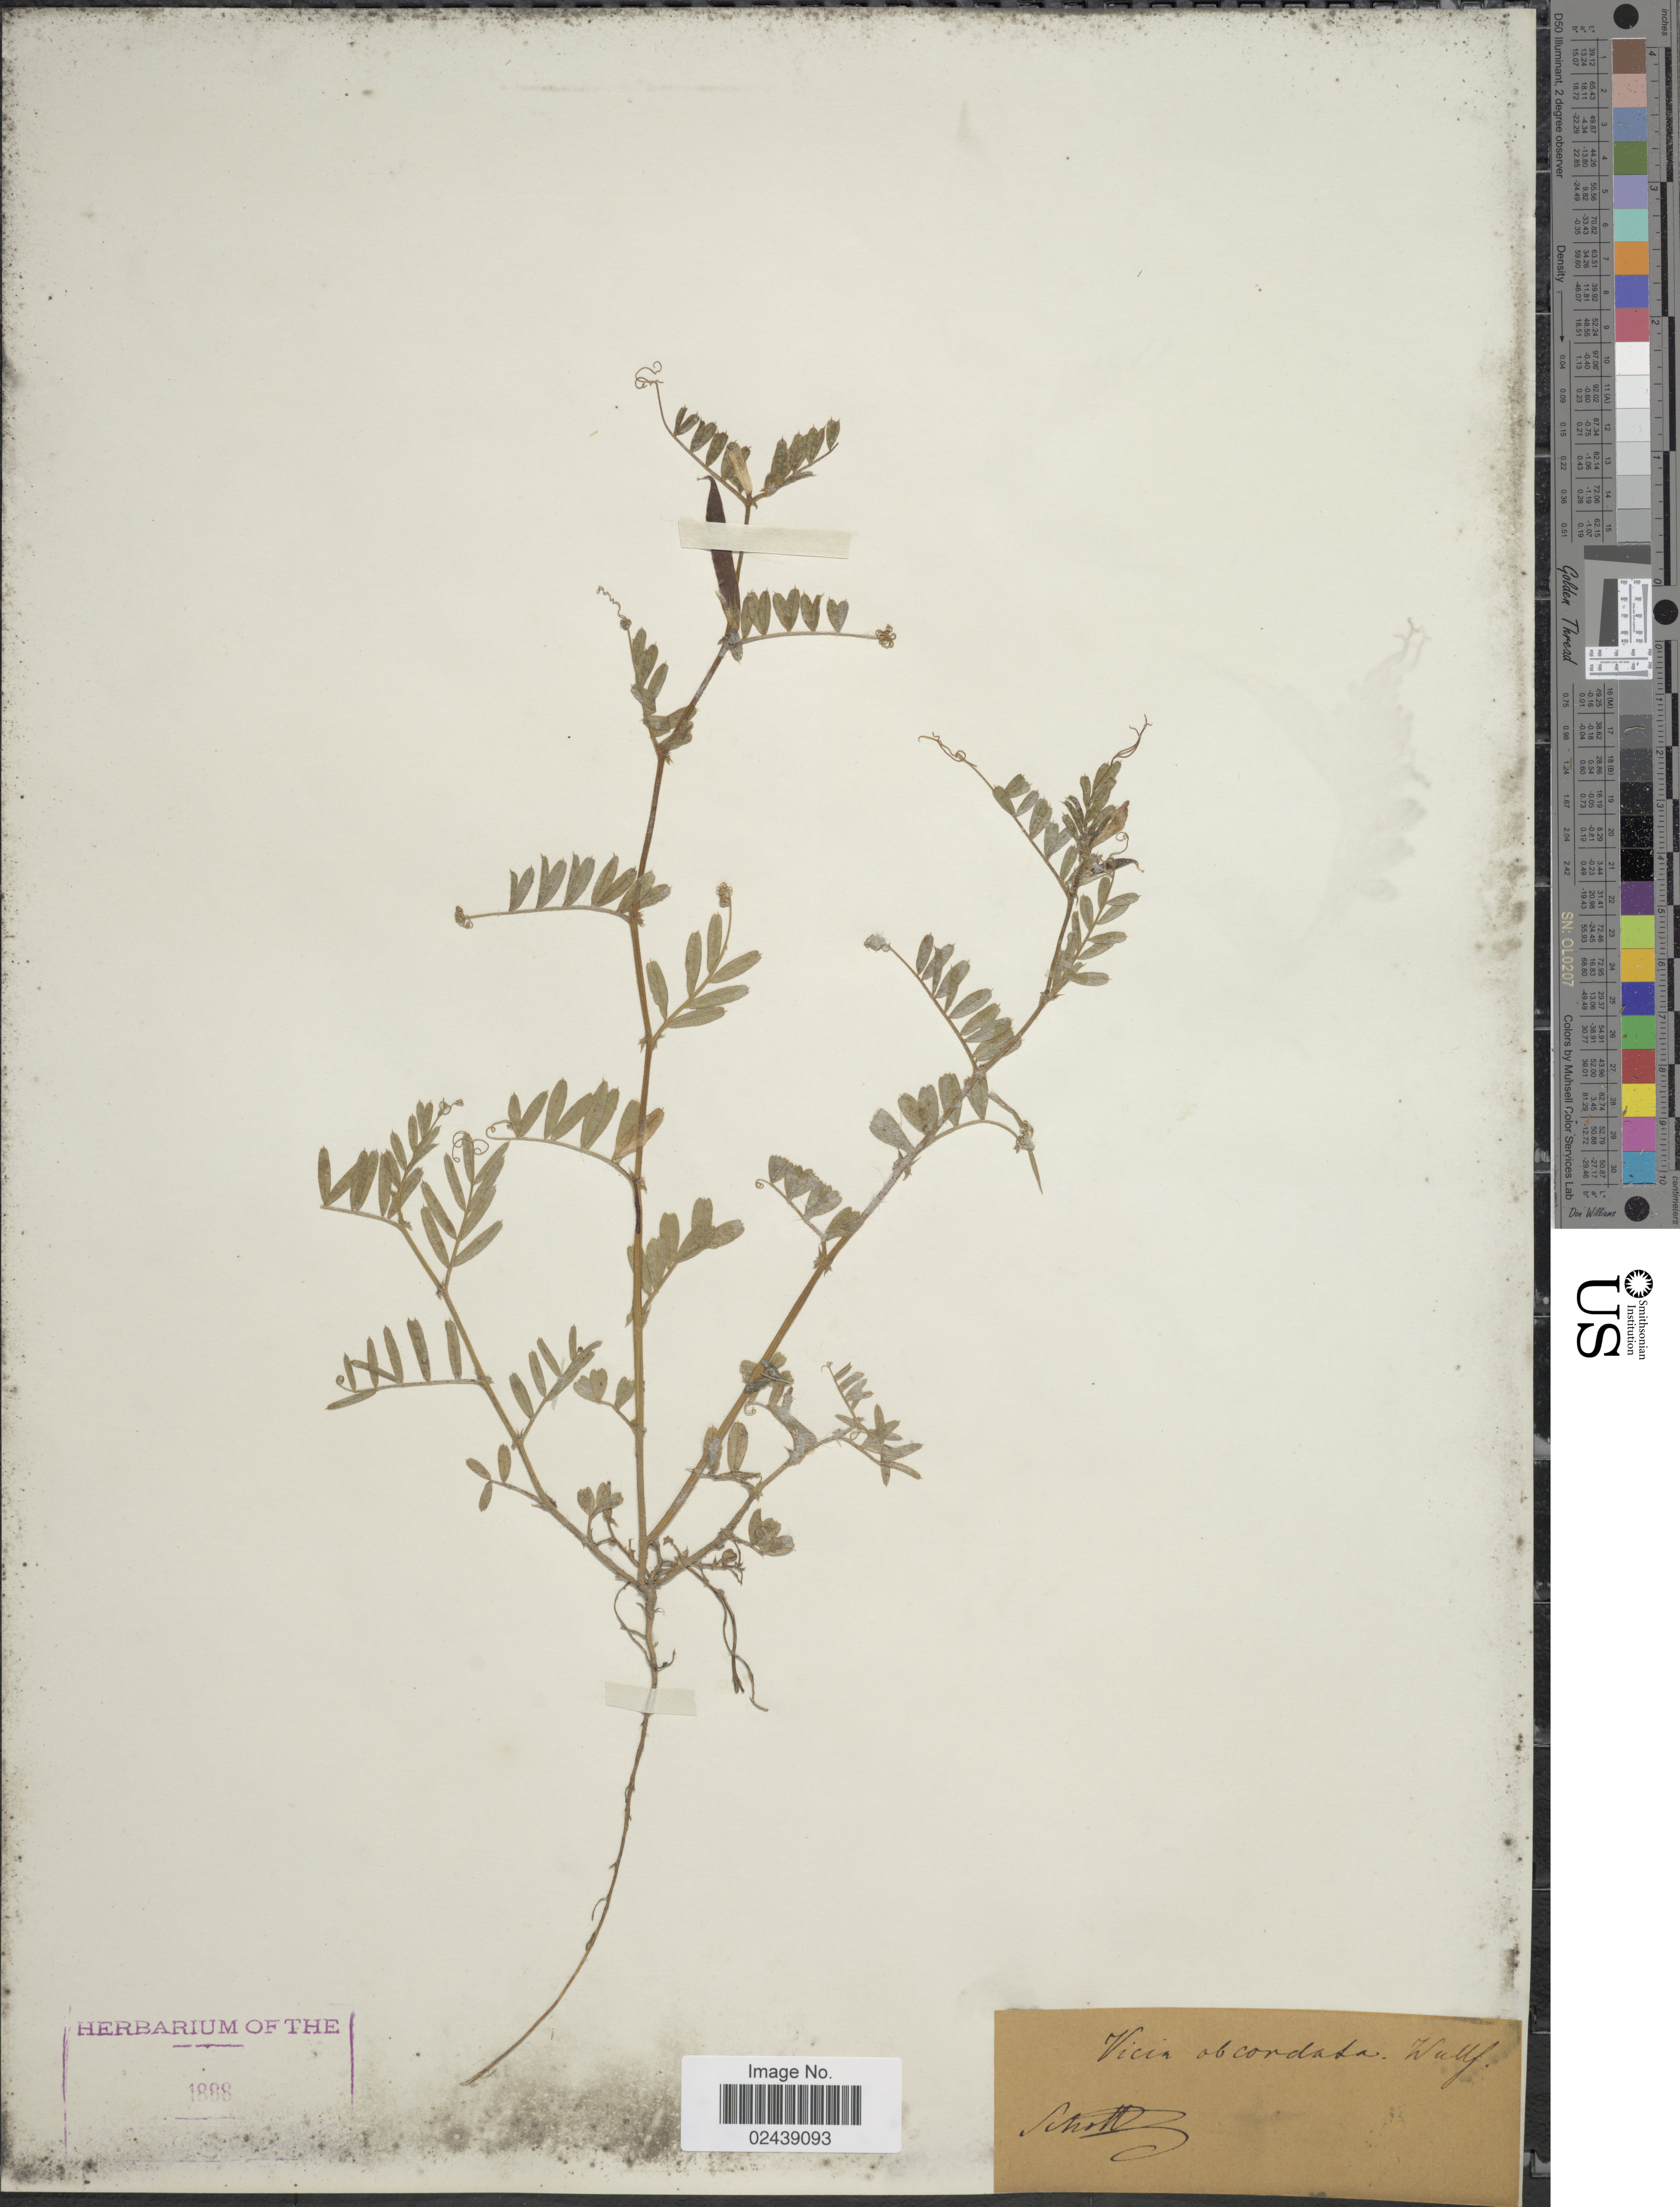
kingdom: Plantae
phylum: Tracheophyta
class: Magnoliopsida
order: Fabales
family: Fabaceae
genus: Vicia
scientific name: Vicia obcordata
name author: Rchb.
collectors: Schott, --